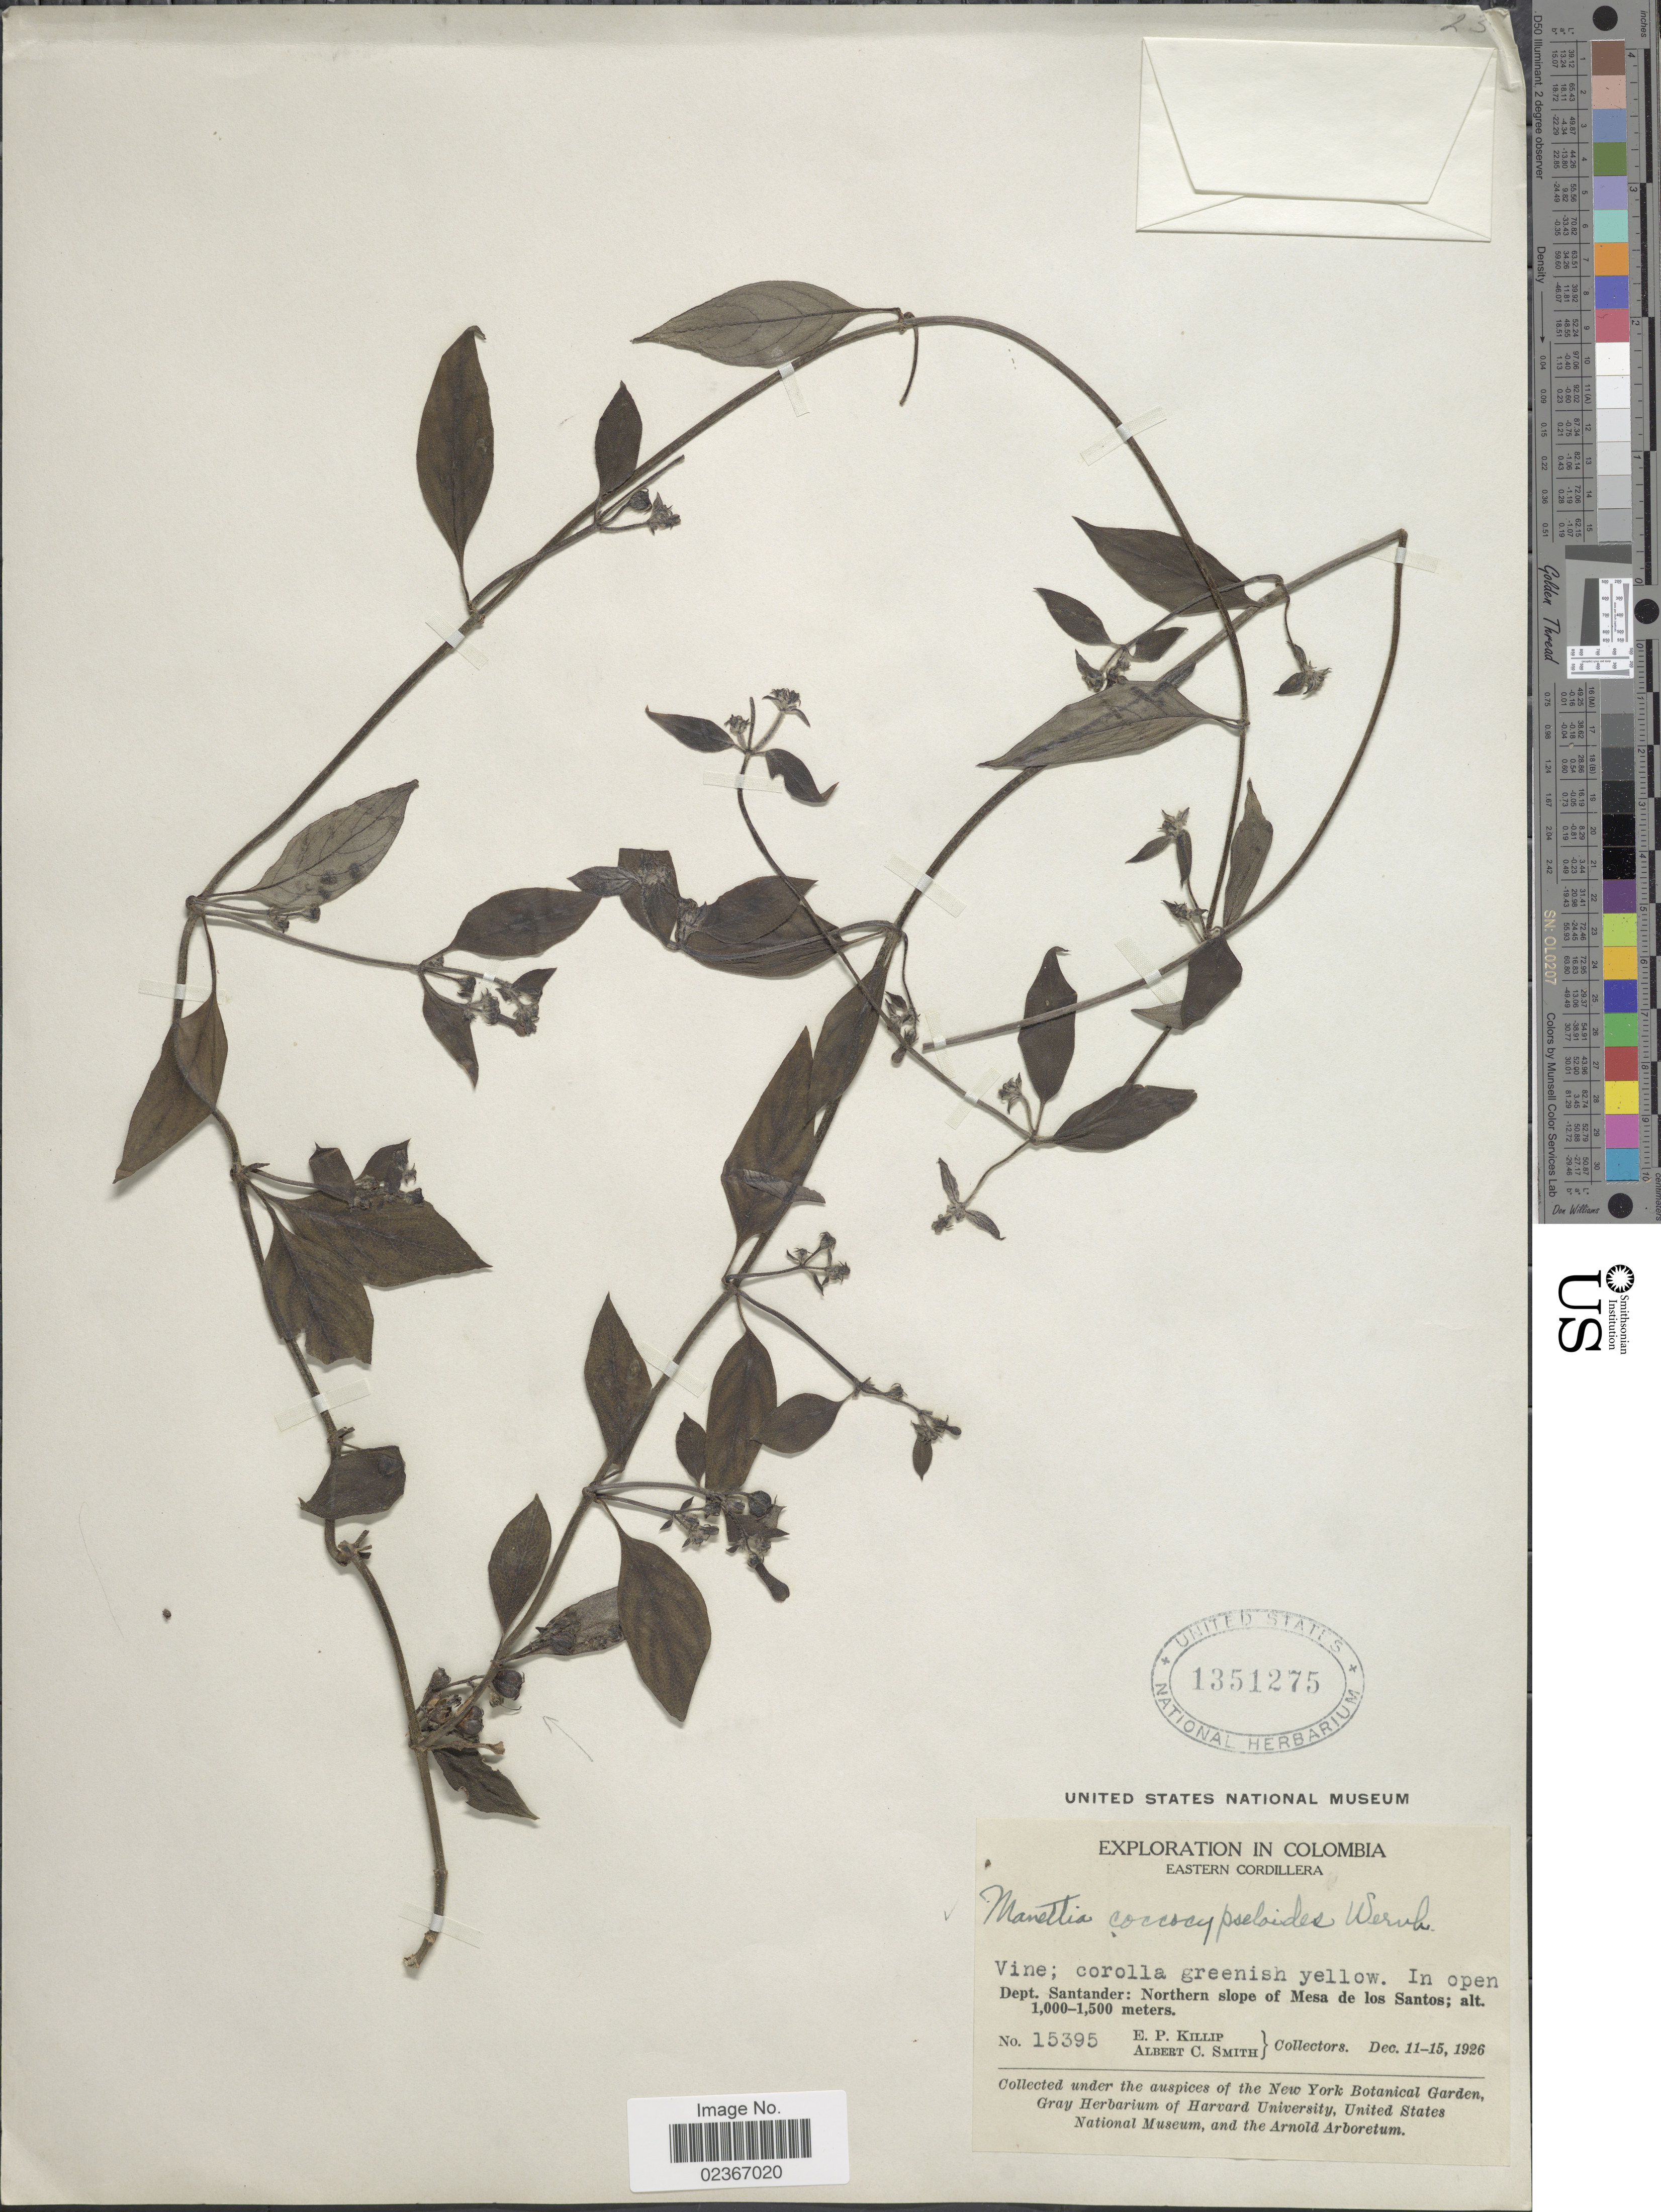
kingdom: Plantae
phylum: Tracheophyta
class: Magnoliopsida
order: Gentianales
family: Rubiaceae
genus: Manettia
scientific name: Manettia coccocypseloides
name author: Wernham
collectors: E. P. Killip & A. C. Smith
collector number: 15395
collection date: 1926-12-11/1926-12-15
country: Colombia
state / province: Santander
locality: Eastern Cordillera. Dept. Santander: Northern slope of Mesa de los Santos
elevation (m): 1000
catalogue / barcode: US 1351275